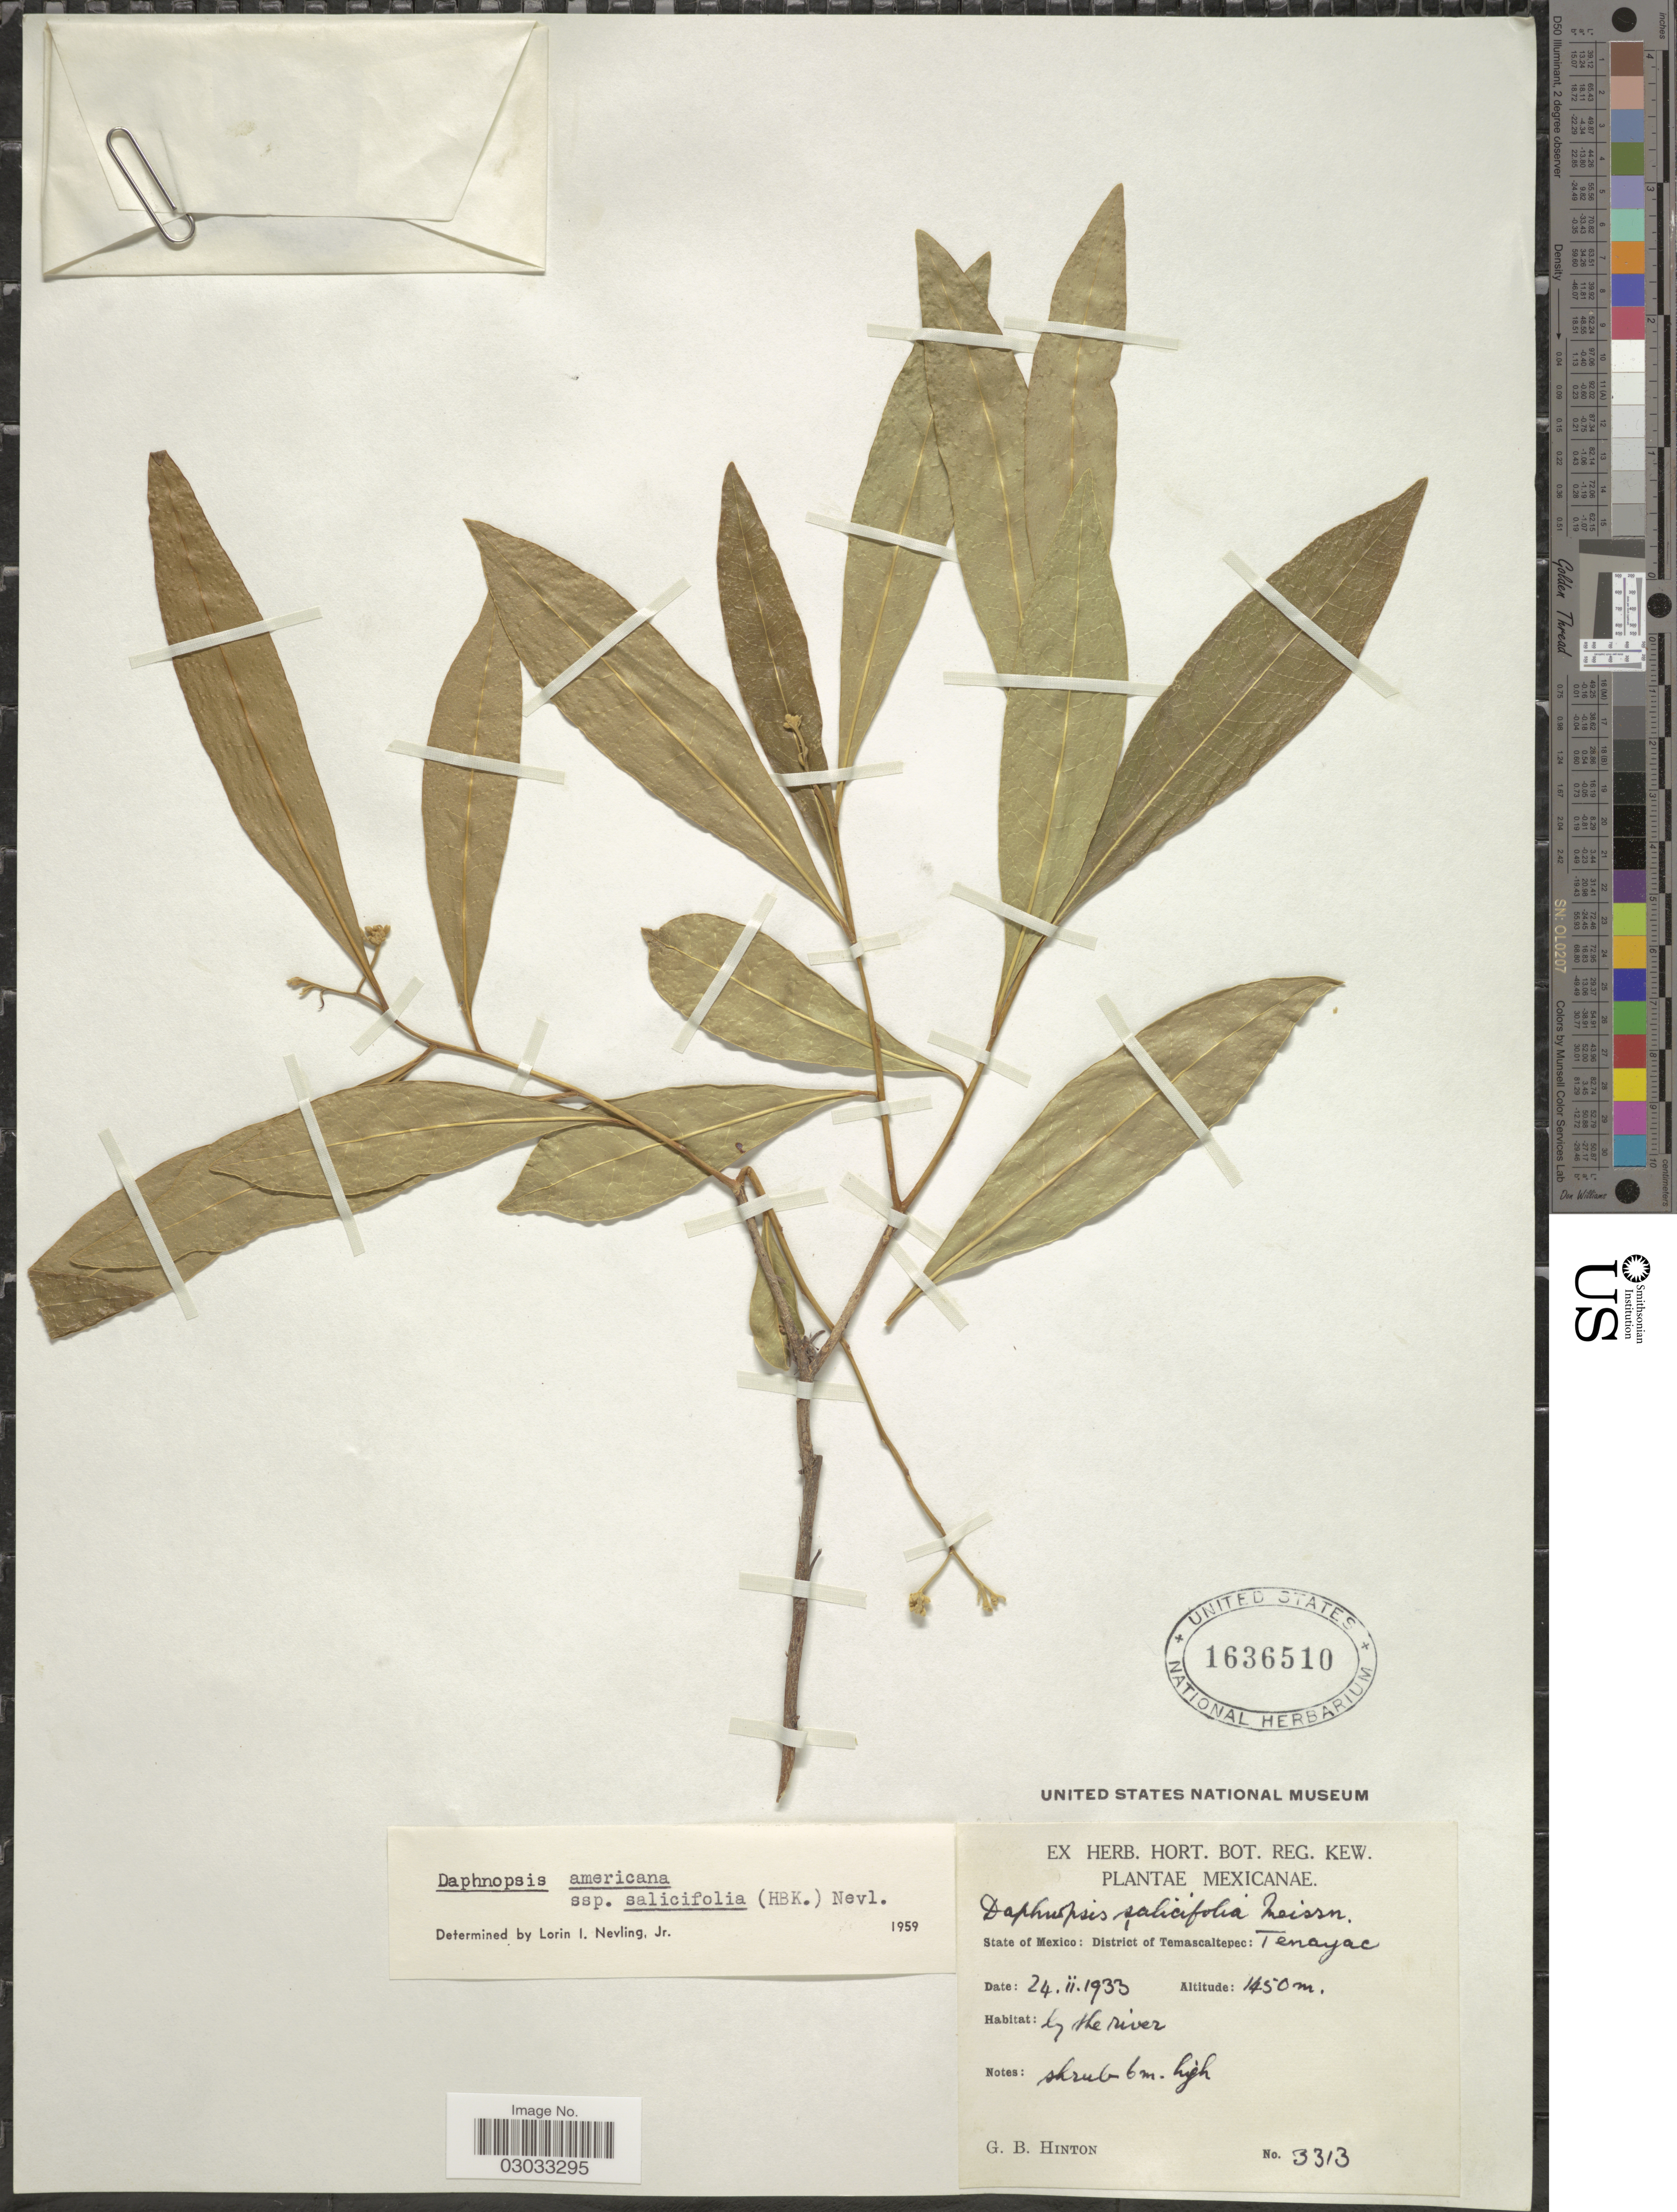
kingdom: Plantae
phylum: Tracheophyta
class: Magnoliopsida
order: Malvales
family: Thymelaeaceae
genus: Daphnopsis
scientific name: Daphnopsis americana subsp. salicifolia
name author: Nevling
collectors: G. B. Hinton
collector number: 3313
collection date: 1933-02-24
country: Mexico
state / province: México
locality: District of Temascaltepec: Tenayac.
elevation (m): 1450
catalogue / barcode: US 1636510